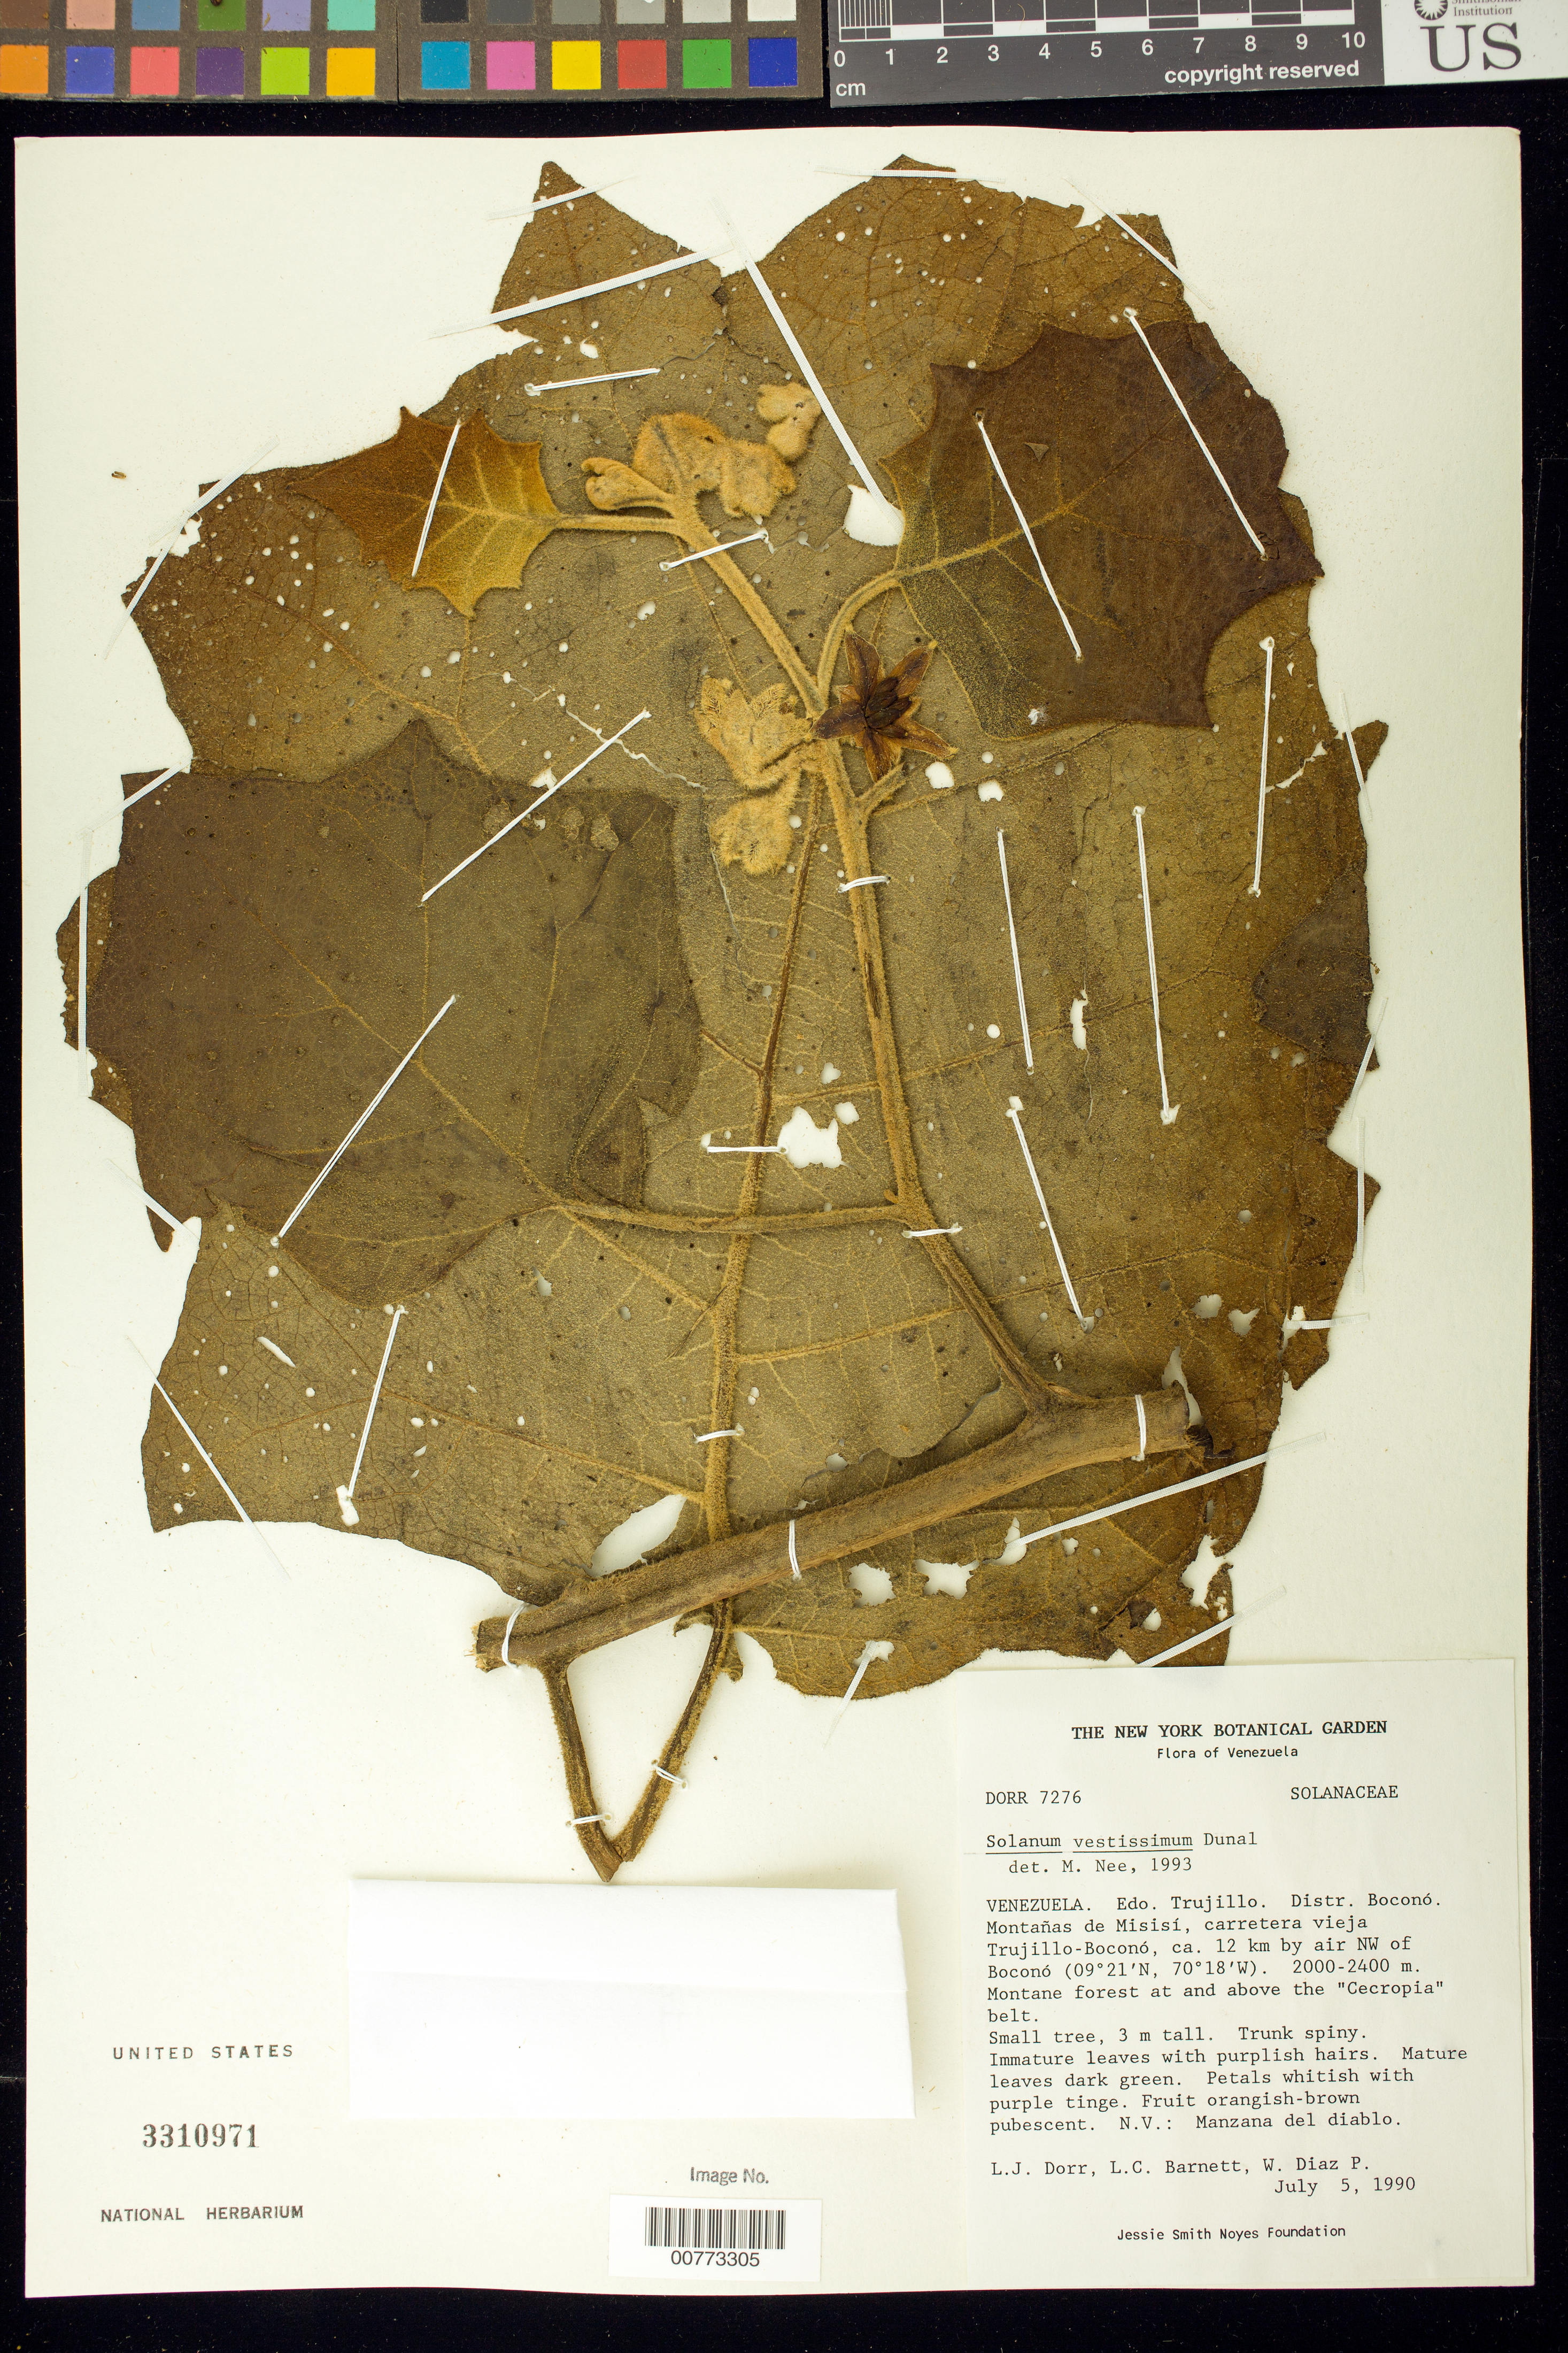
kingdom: Plantae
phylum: Tracheophyta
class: Magnoliopsida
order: Solanales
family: Solanaceae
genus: Solanum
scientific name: Solanum vestissimum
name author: Dunal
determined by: Nee, Michael H.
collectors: L. J. Dorr, L. C. Barnett & W. Díaz P.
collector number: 7276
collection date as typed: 05 Jul 1990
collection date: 1990-07-05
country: Venezuela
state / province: Trujillo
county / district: Boconó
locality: Montañas de Misisí, carretera vieja Trujillo-Boconó, ca. 12 km by air NW of Boconó.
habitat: Montane forest at and above the 'Cecropia' belt.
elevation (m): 2000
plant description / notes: NY, PORT, US; Common name: Manzana del diablo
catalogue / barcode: US 3310971